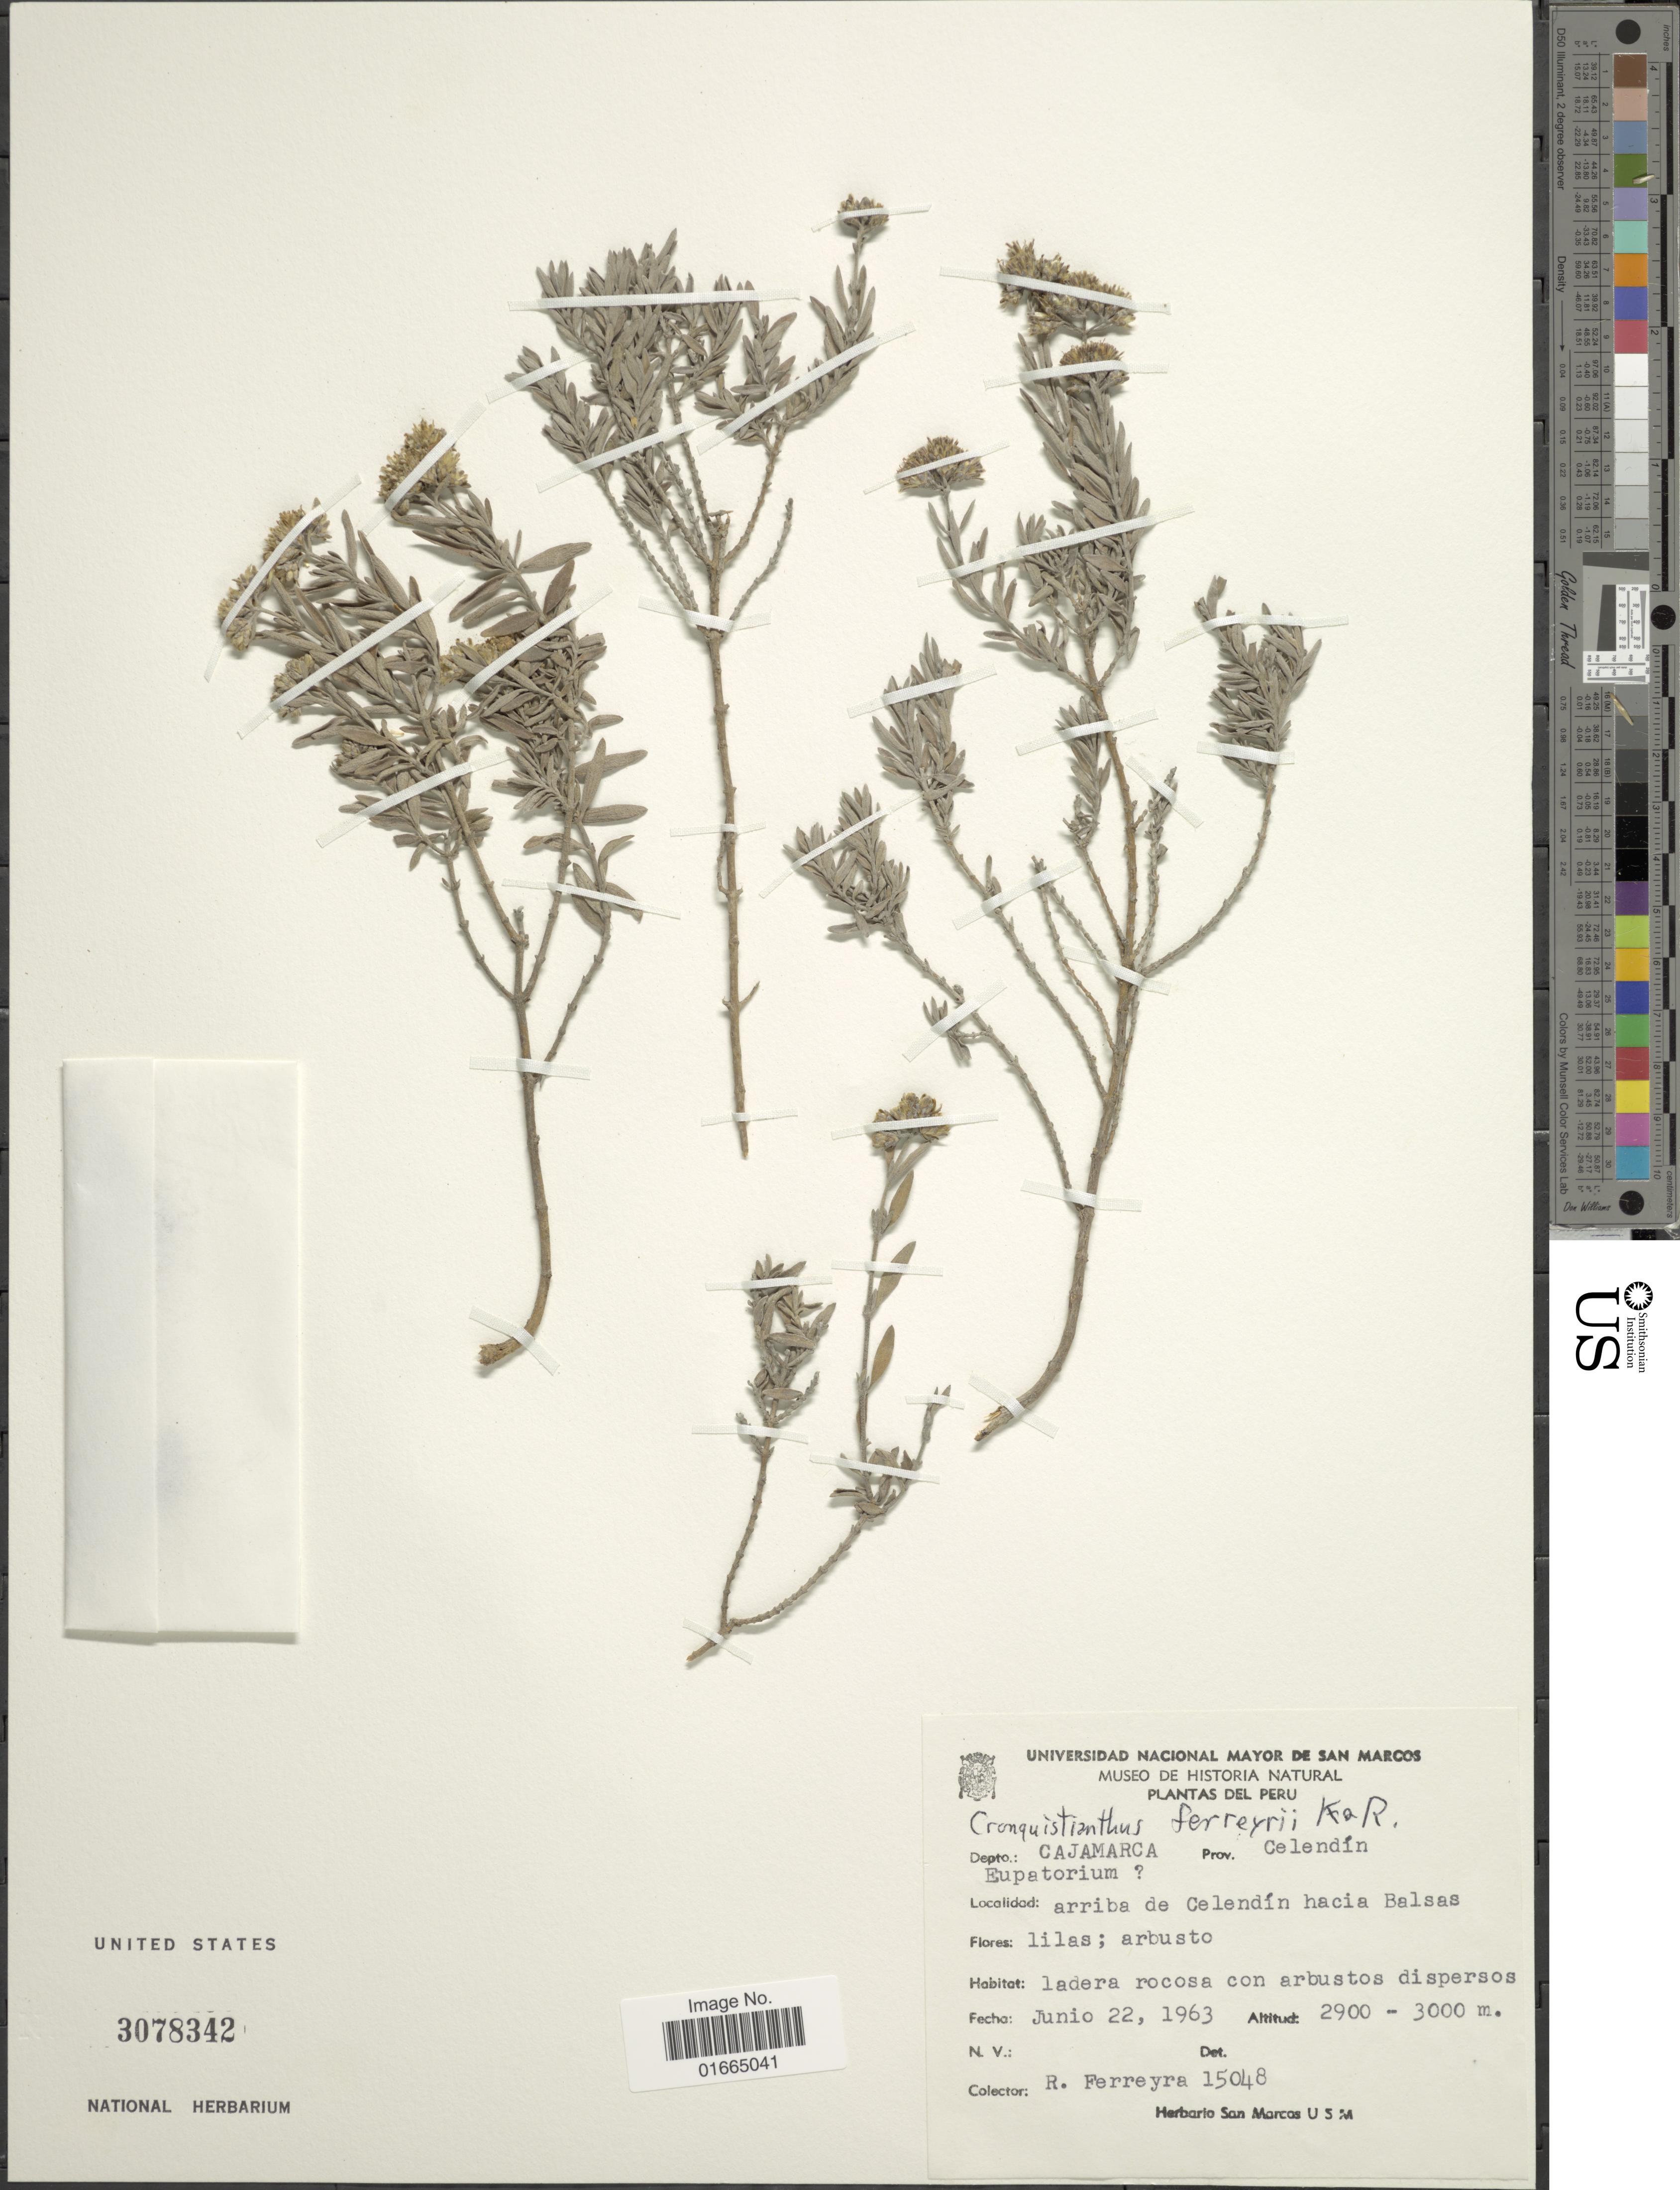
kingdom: Plantae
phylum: Tracheophyta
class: Magnoliopsida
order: Asterales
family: Asteraceae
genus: Cronquistianthus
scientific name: Cronquistianthus glomeratus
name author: (DC.) R.M. King & H. Rob.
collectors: R. A. Ferreyra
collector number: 15048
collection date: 1963-06-22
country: Peru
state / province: Cajamarca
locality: Depto.: Cajamarca. Prov. Celendín. Arriba de Celendín hacia Balsas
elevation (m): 2900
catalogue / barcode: US 3078342